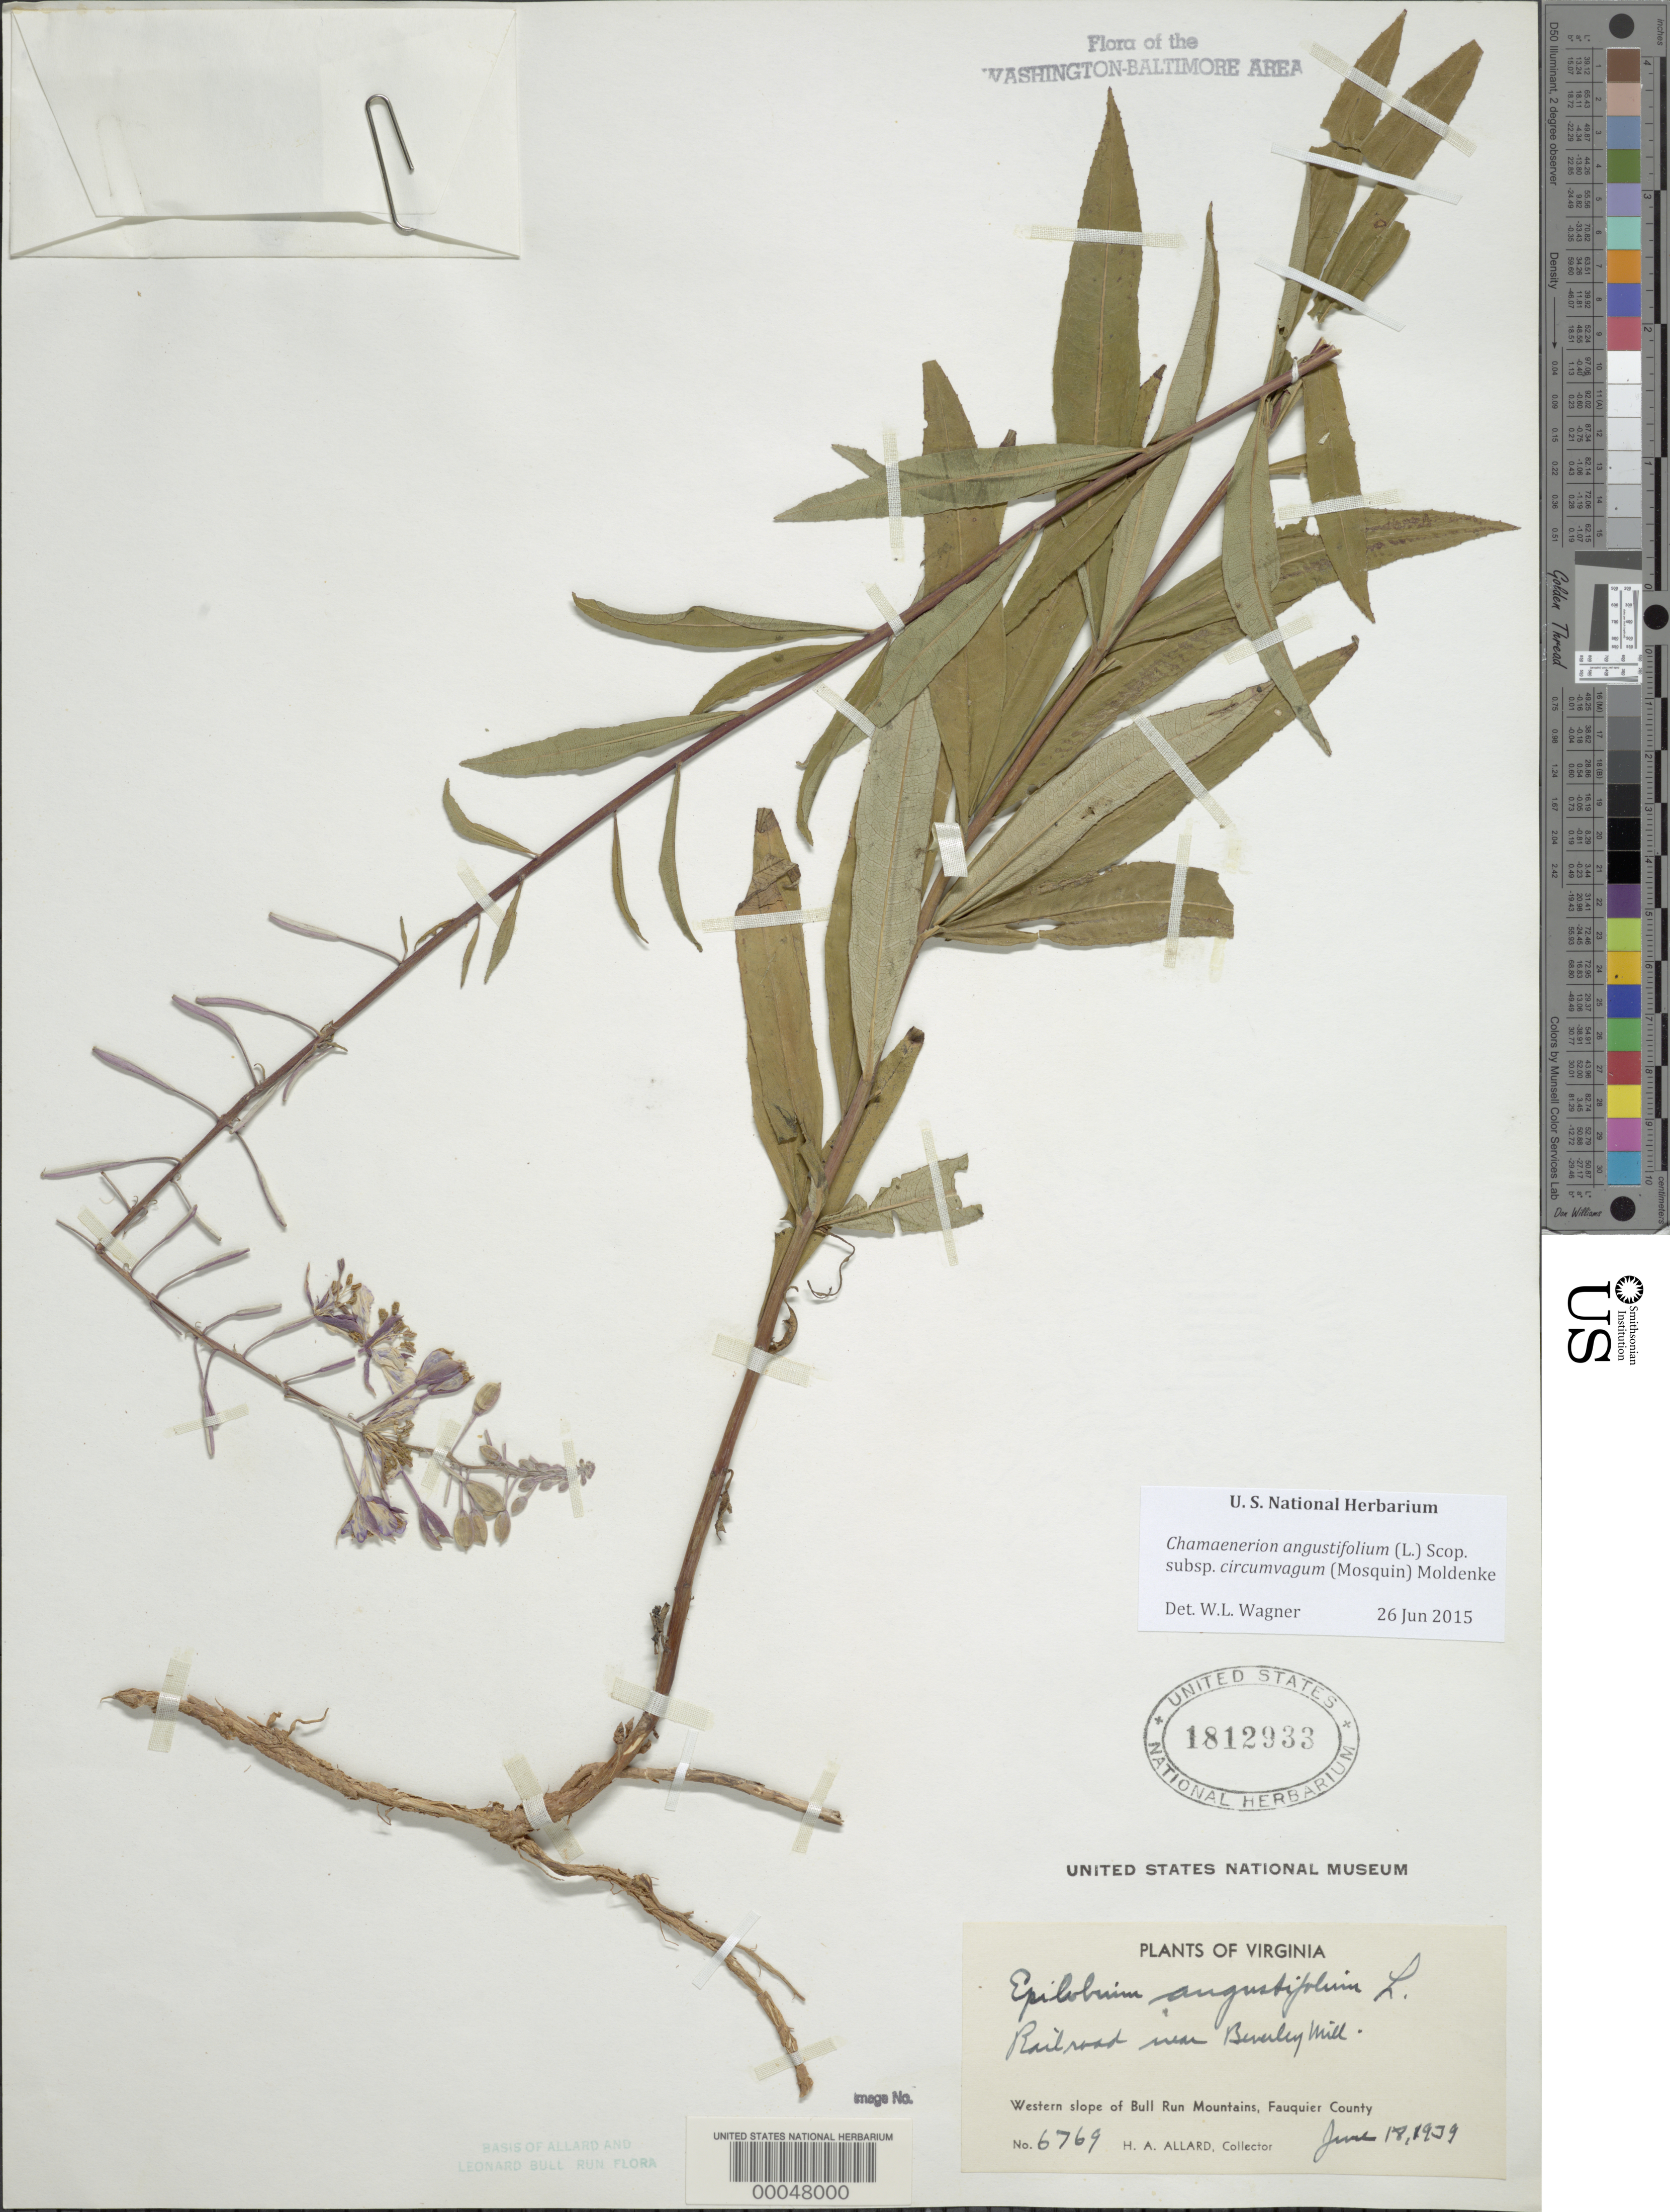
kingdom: Plantae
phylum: Tracheophyta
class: Magnoliopsida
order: Myrtales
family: Onagraceae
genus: Chamaenerion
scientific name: Chamaenerion angustifolium subsp. circumvagum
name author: (Mosquin) Moldenke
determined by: Wagner, W. L., (BOT), Smithsonian Institution - National Museum of Natural History (UNITED STATES)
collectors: H. A. Allard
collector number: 6769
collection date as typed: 18 Jun 1939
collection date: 1939-06-18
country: United States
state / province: Virginia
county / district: Fauquier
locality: Western slope of Bull Run Mts., R.R. near Beverly Mill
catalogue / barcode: US 1812933